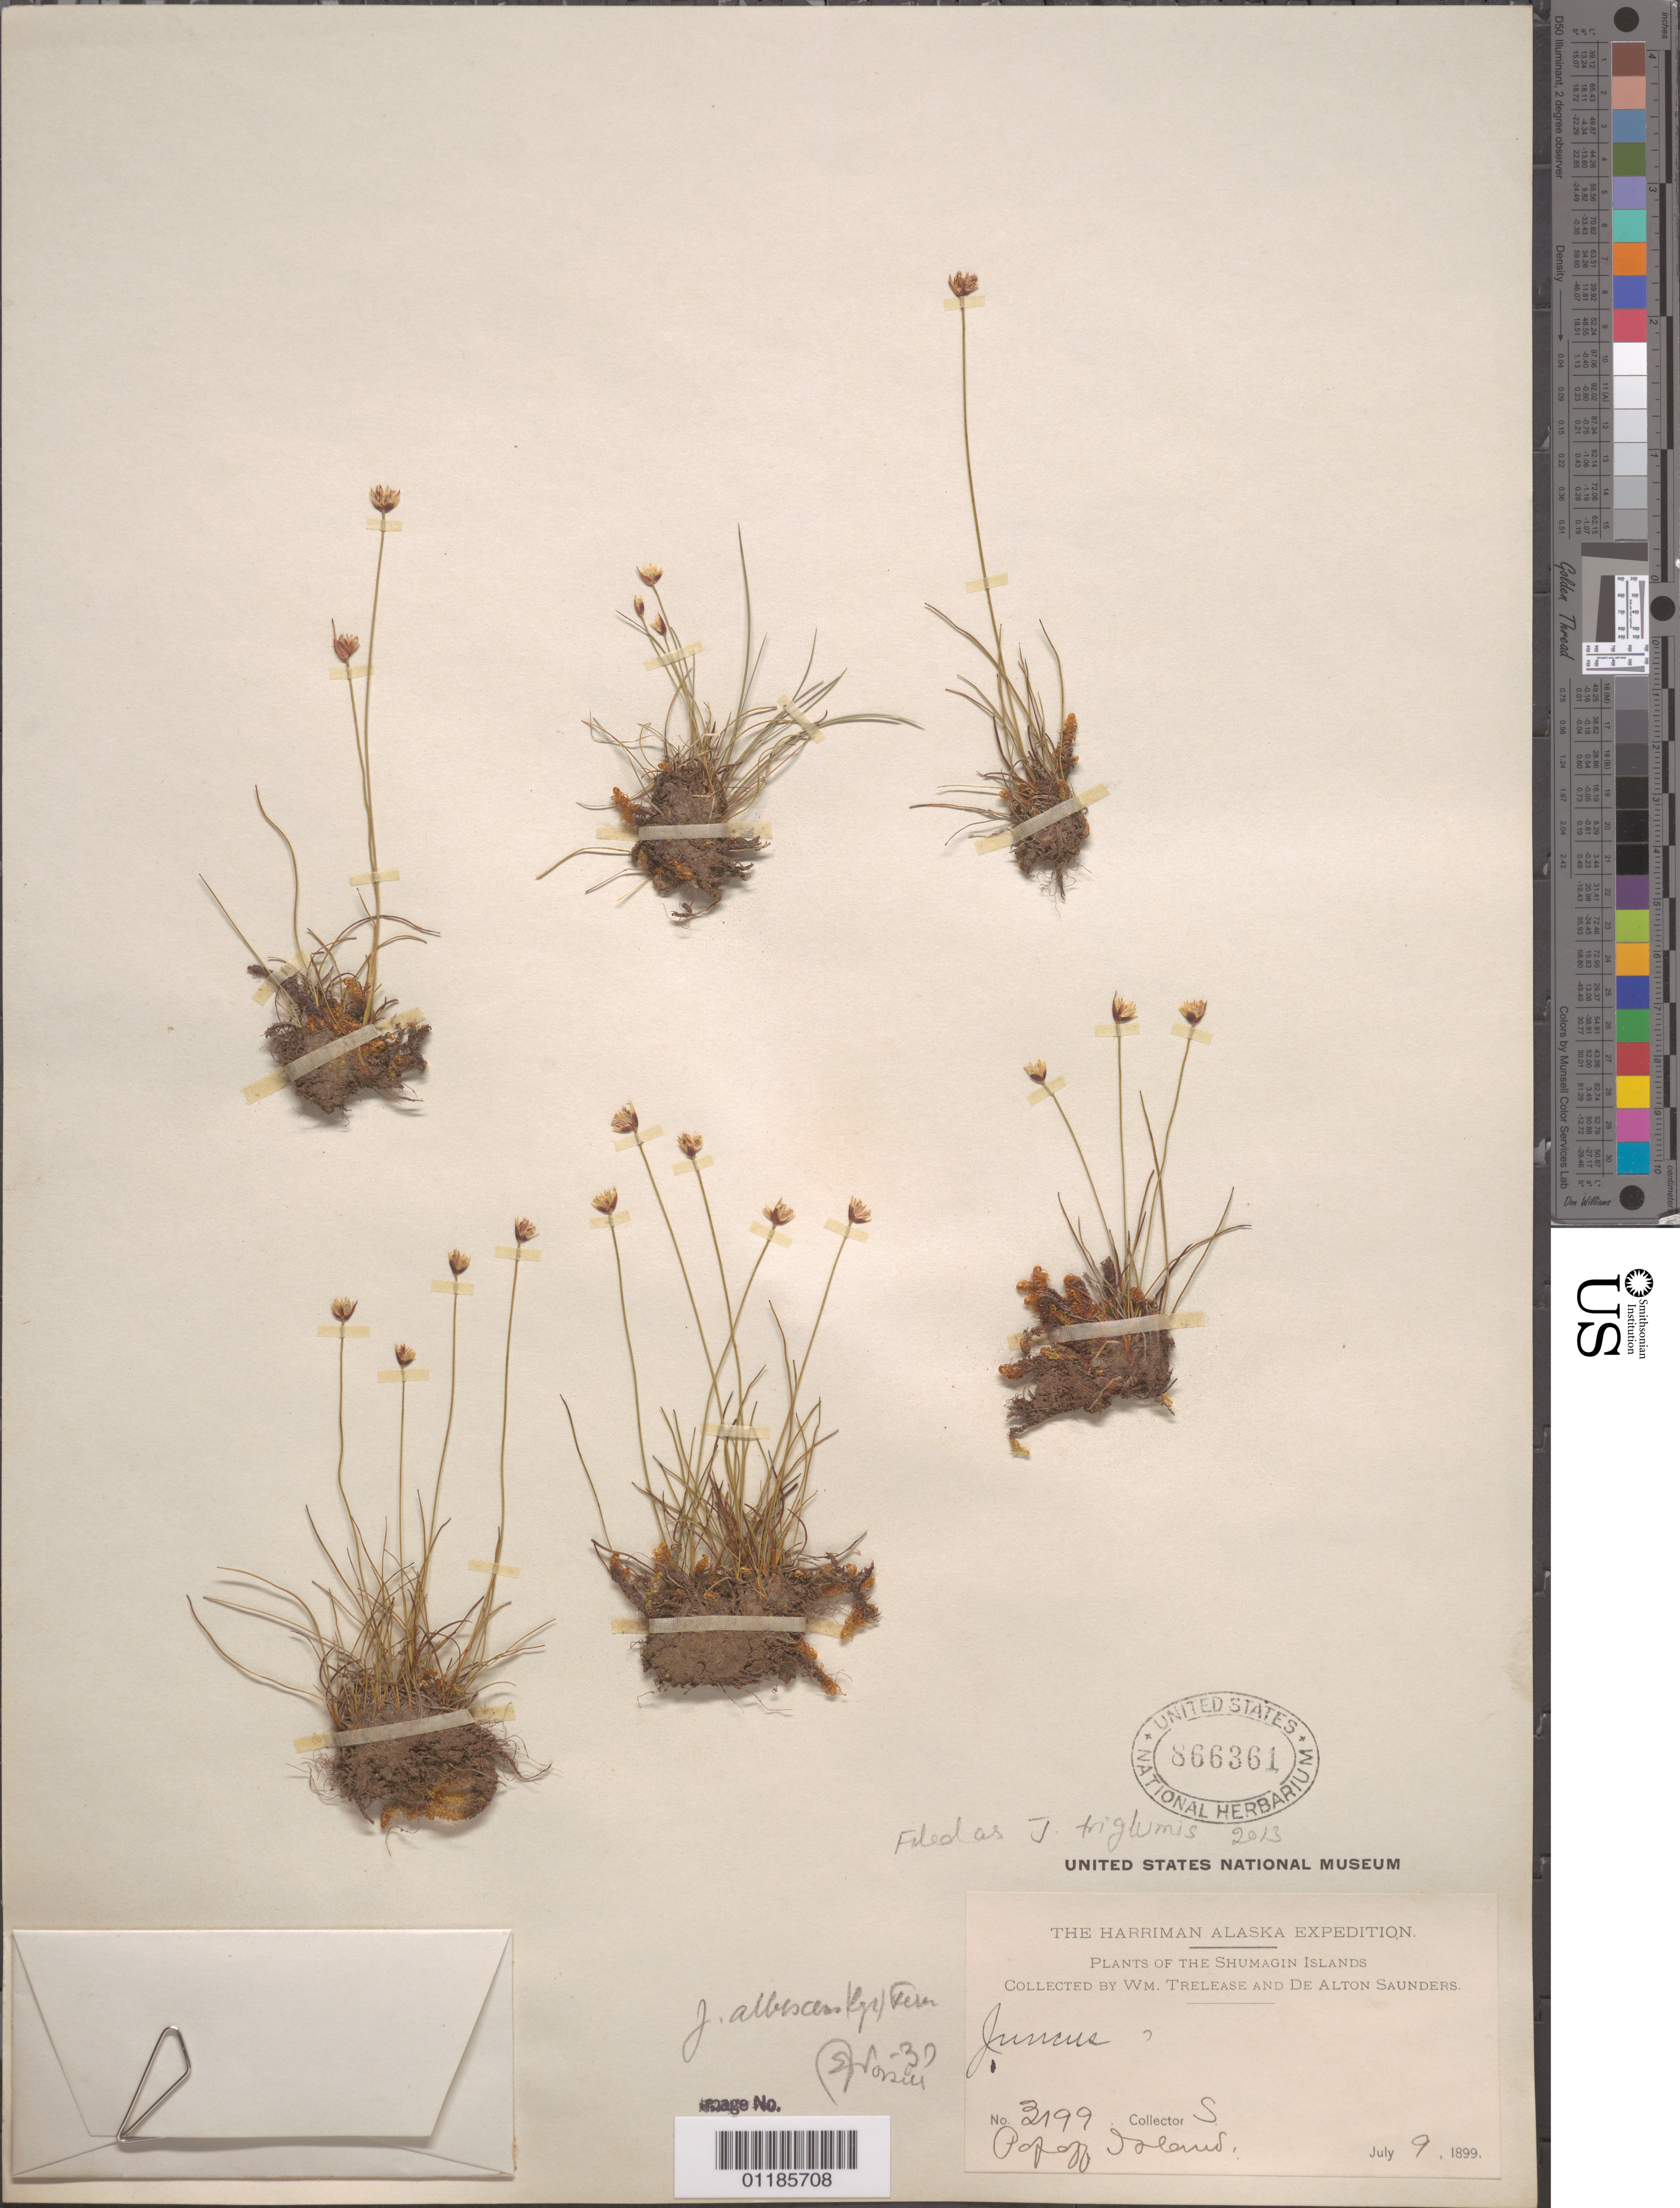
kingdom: Plantae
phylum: Tracheophyta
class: Liliopsida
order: Poales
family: Juncaceae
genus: Juncus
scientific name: Juncus triglumis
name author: L.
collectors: W. Trelease & D. Saunders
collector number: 3199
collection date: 1899-07-09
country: United States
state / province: Alaska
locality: Popoff Island.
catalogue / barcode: US 866361